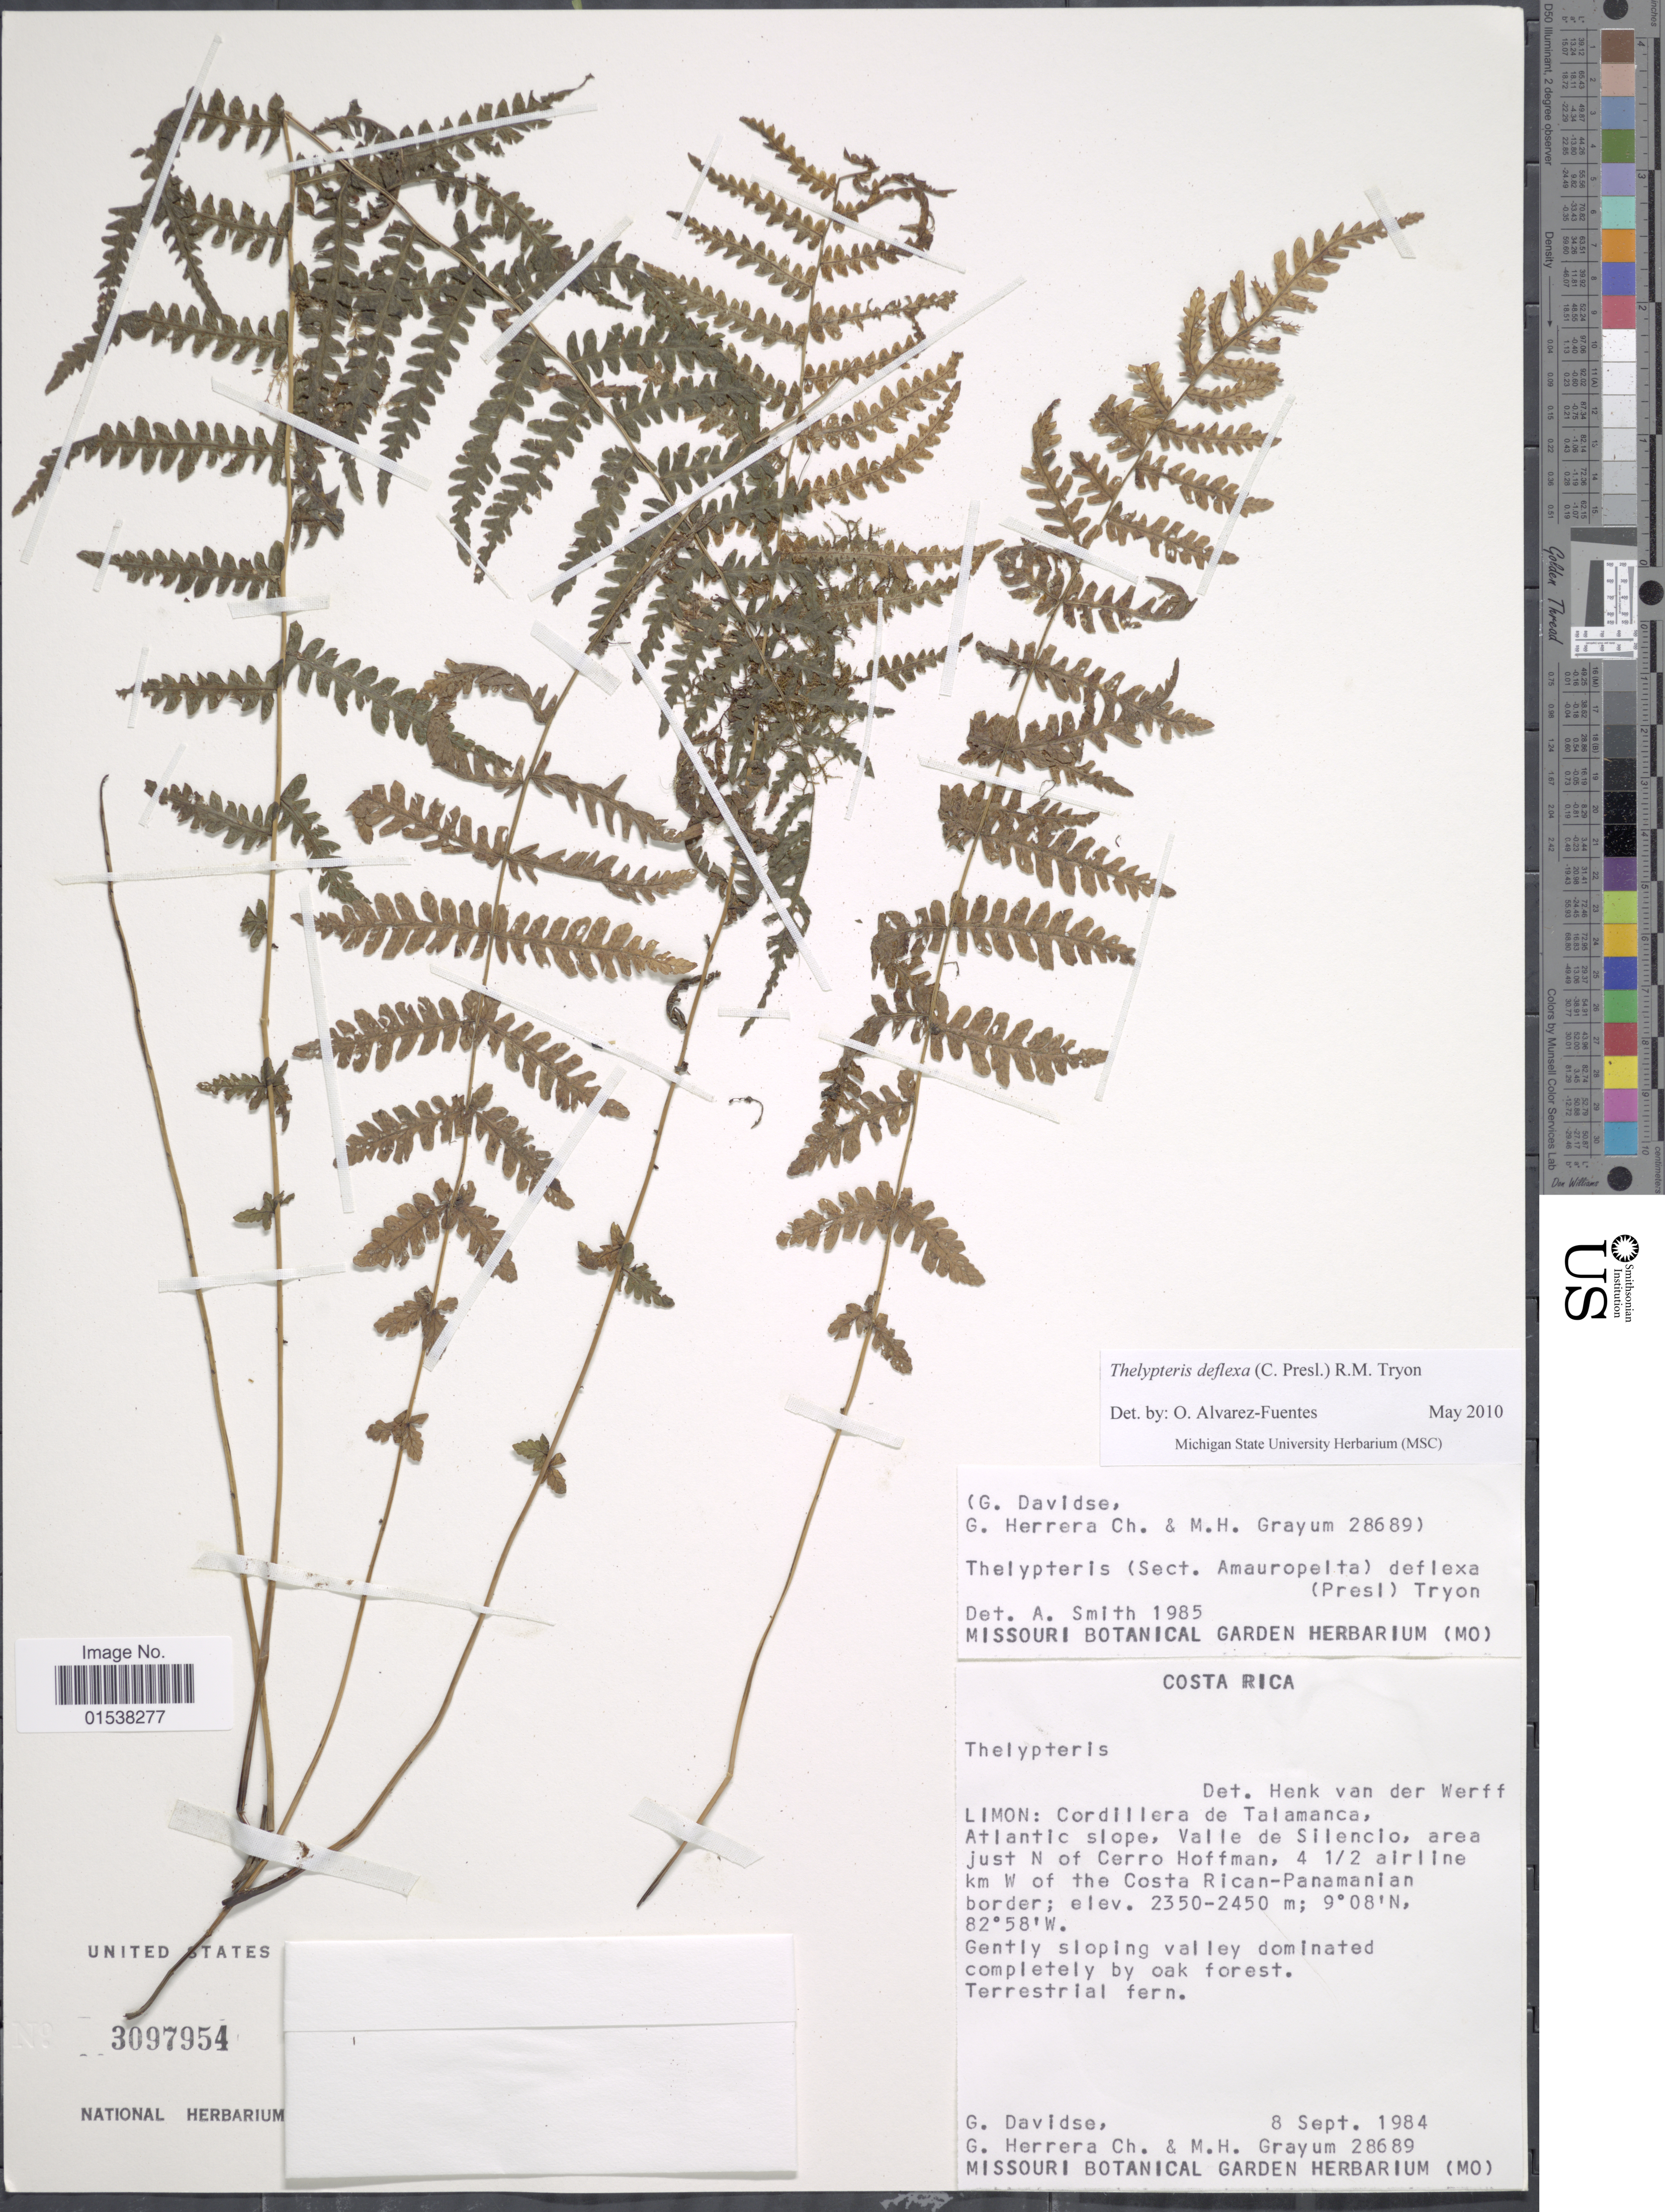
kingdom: Plantae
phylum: Tracheophyta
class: Polypodiopsida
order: Polypodiales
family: Thelypteridaceae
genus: Amauropelta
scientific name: Amauropelta deflexa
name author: (C. Presl) Á. Löve & D. Löve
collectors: G. Davidse, G. Herrera Ch. & M. H. Grayum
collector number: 28689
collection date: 1984-09-08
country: Costa Rica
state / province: Limón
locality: Limon: Cordillera de Talamanca, Atlantic slope, Valle de Silencio, area just N of Cerro Hoffman, 4 1/2 airline km W of the Costa Rican-Panamanian border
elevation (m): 2350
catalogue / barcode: US 3097954